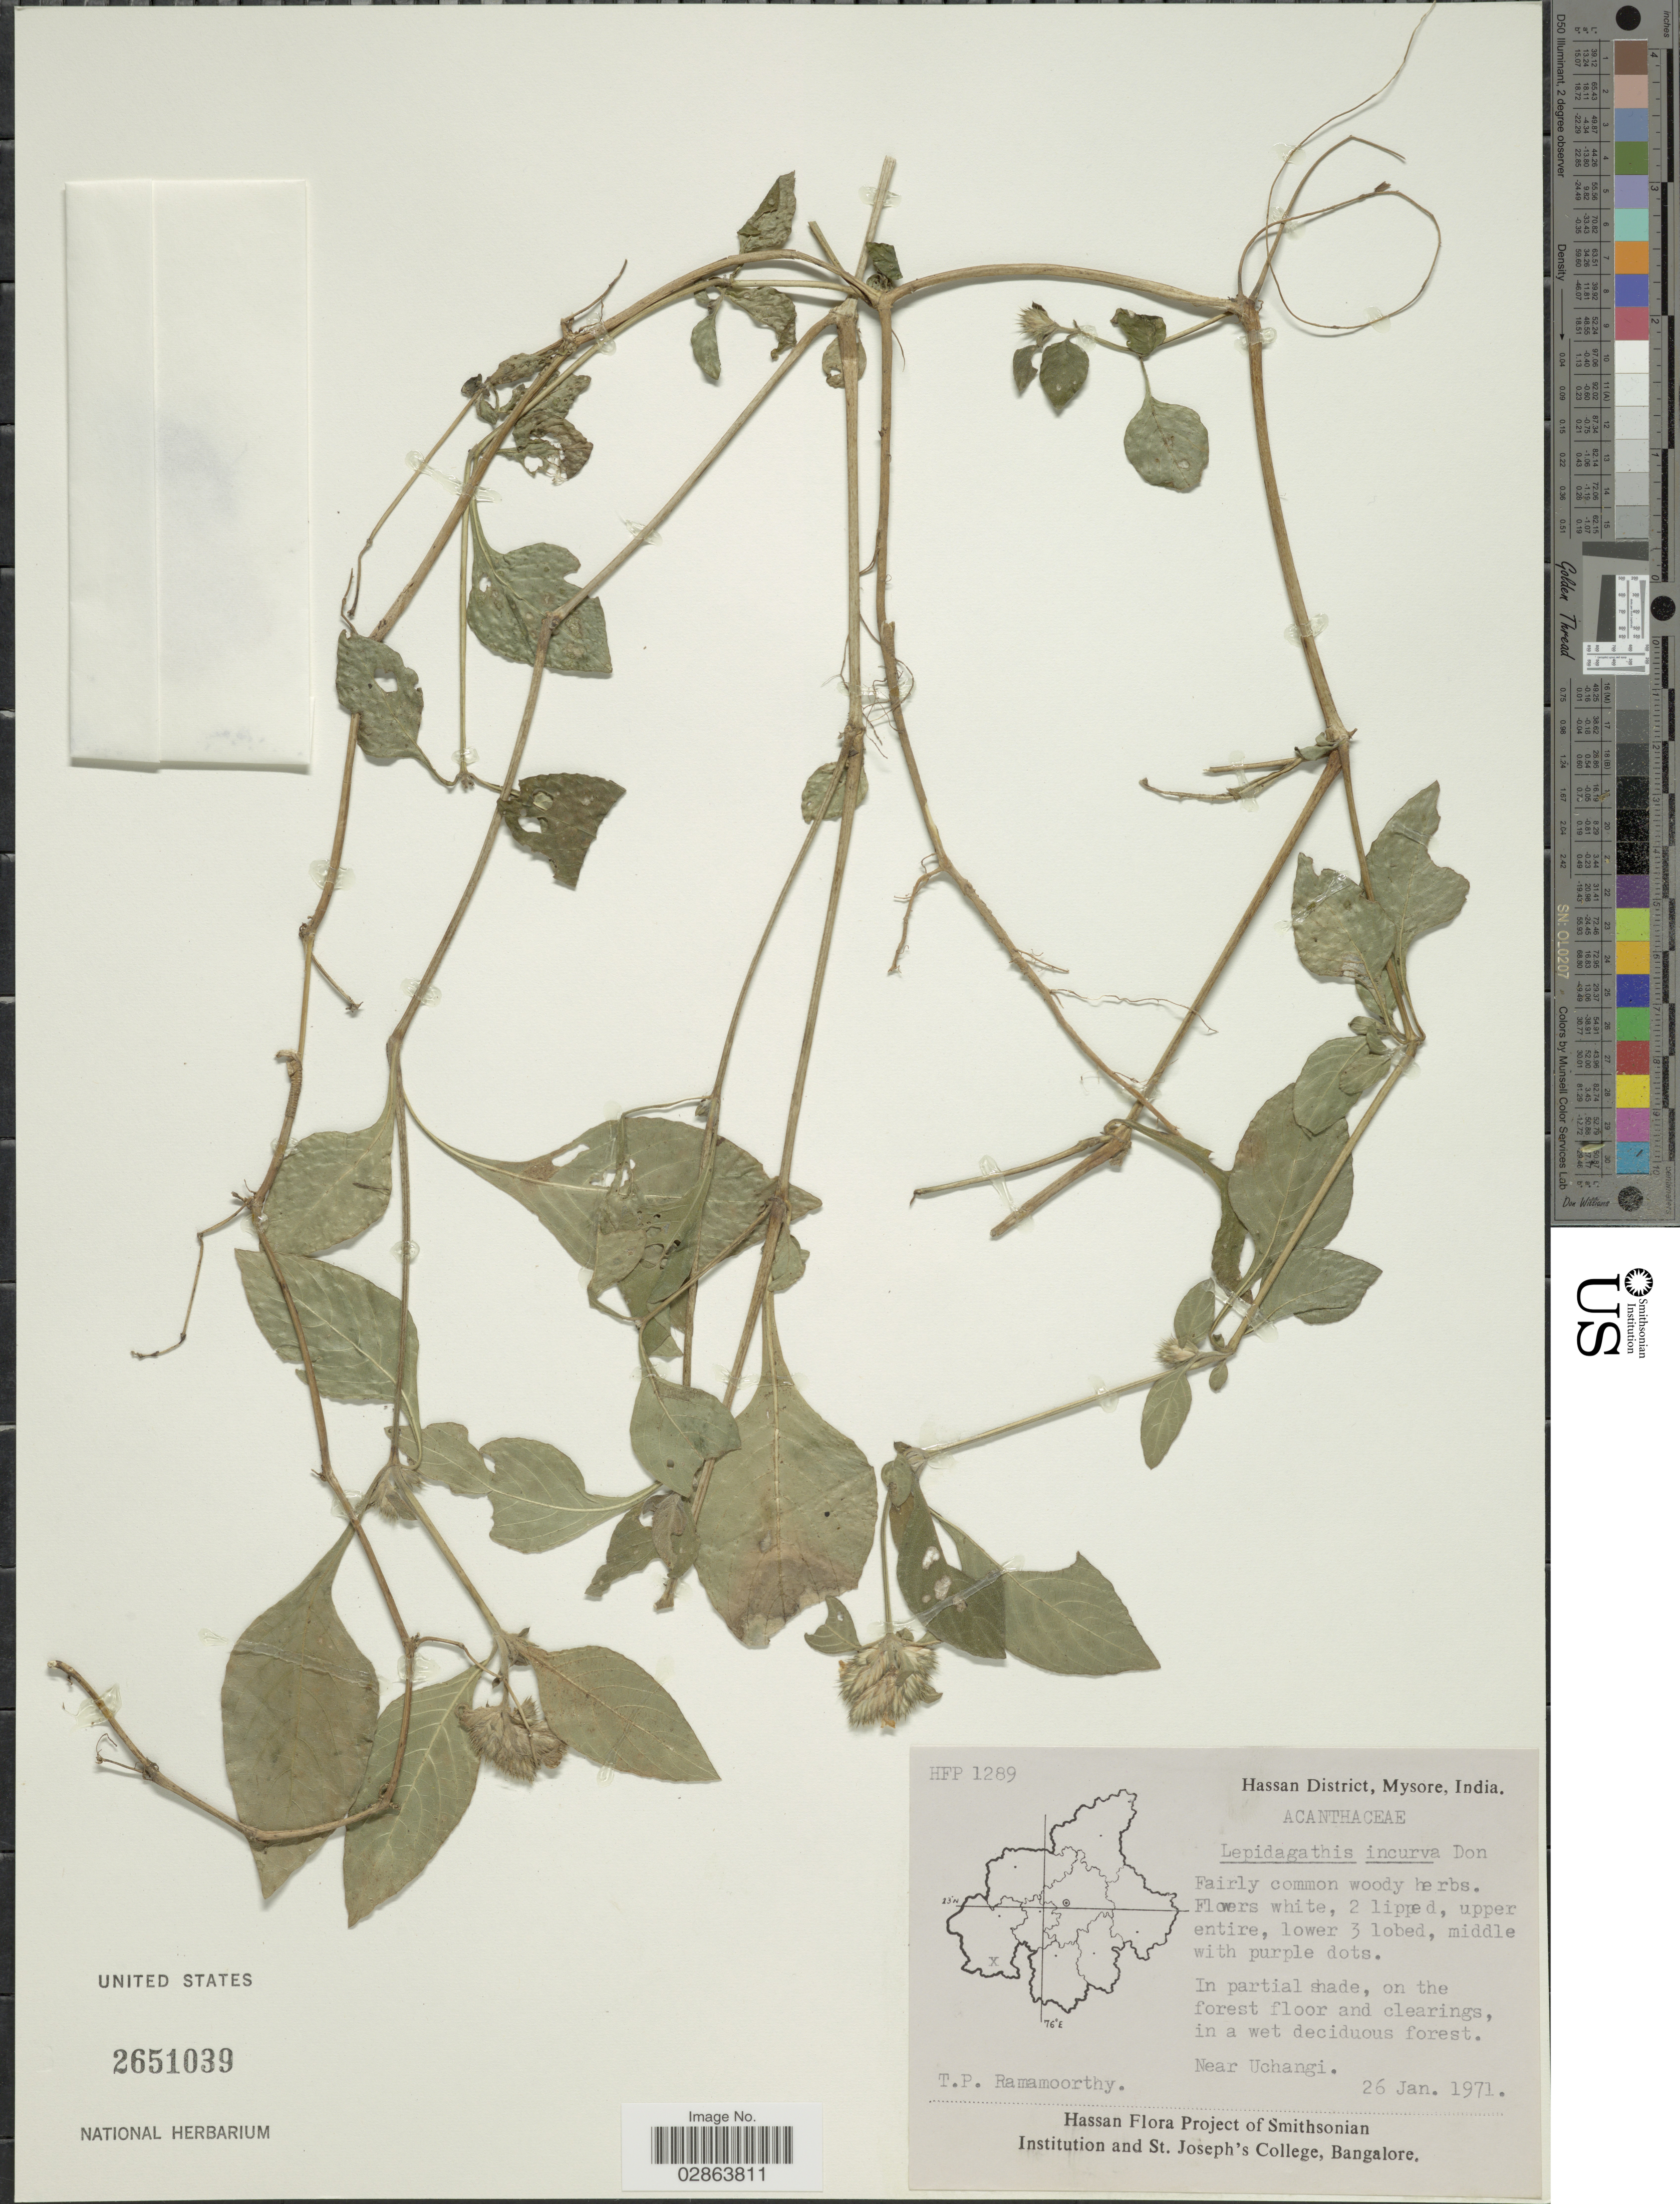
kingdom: Plantae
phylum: Tracheophyta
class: Magnoliopsida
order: Lamiales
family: Acanthaceae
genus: Lepidagathis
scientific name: Lepidagathis incurva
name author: Buch.-Ham. ex D. Don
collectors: T. P. Ramamoorthy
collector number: HFP 1289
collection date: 1971-01-26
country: India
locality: Hassan District, Mysore, India, Near Uchangi.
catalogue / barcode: US 2651039